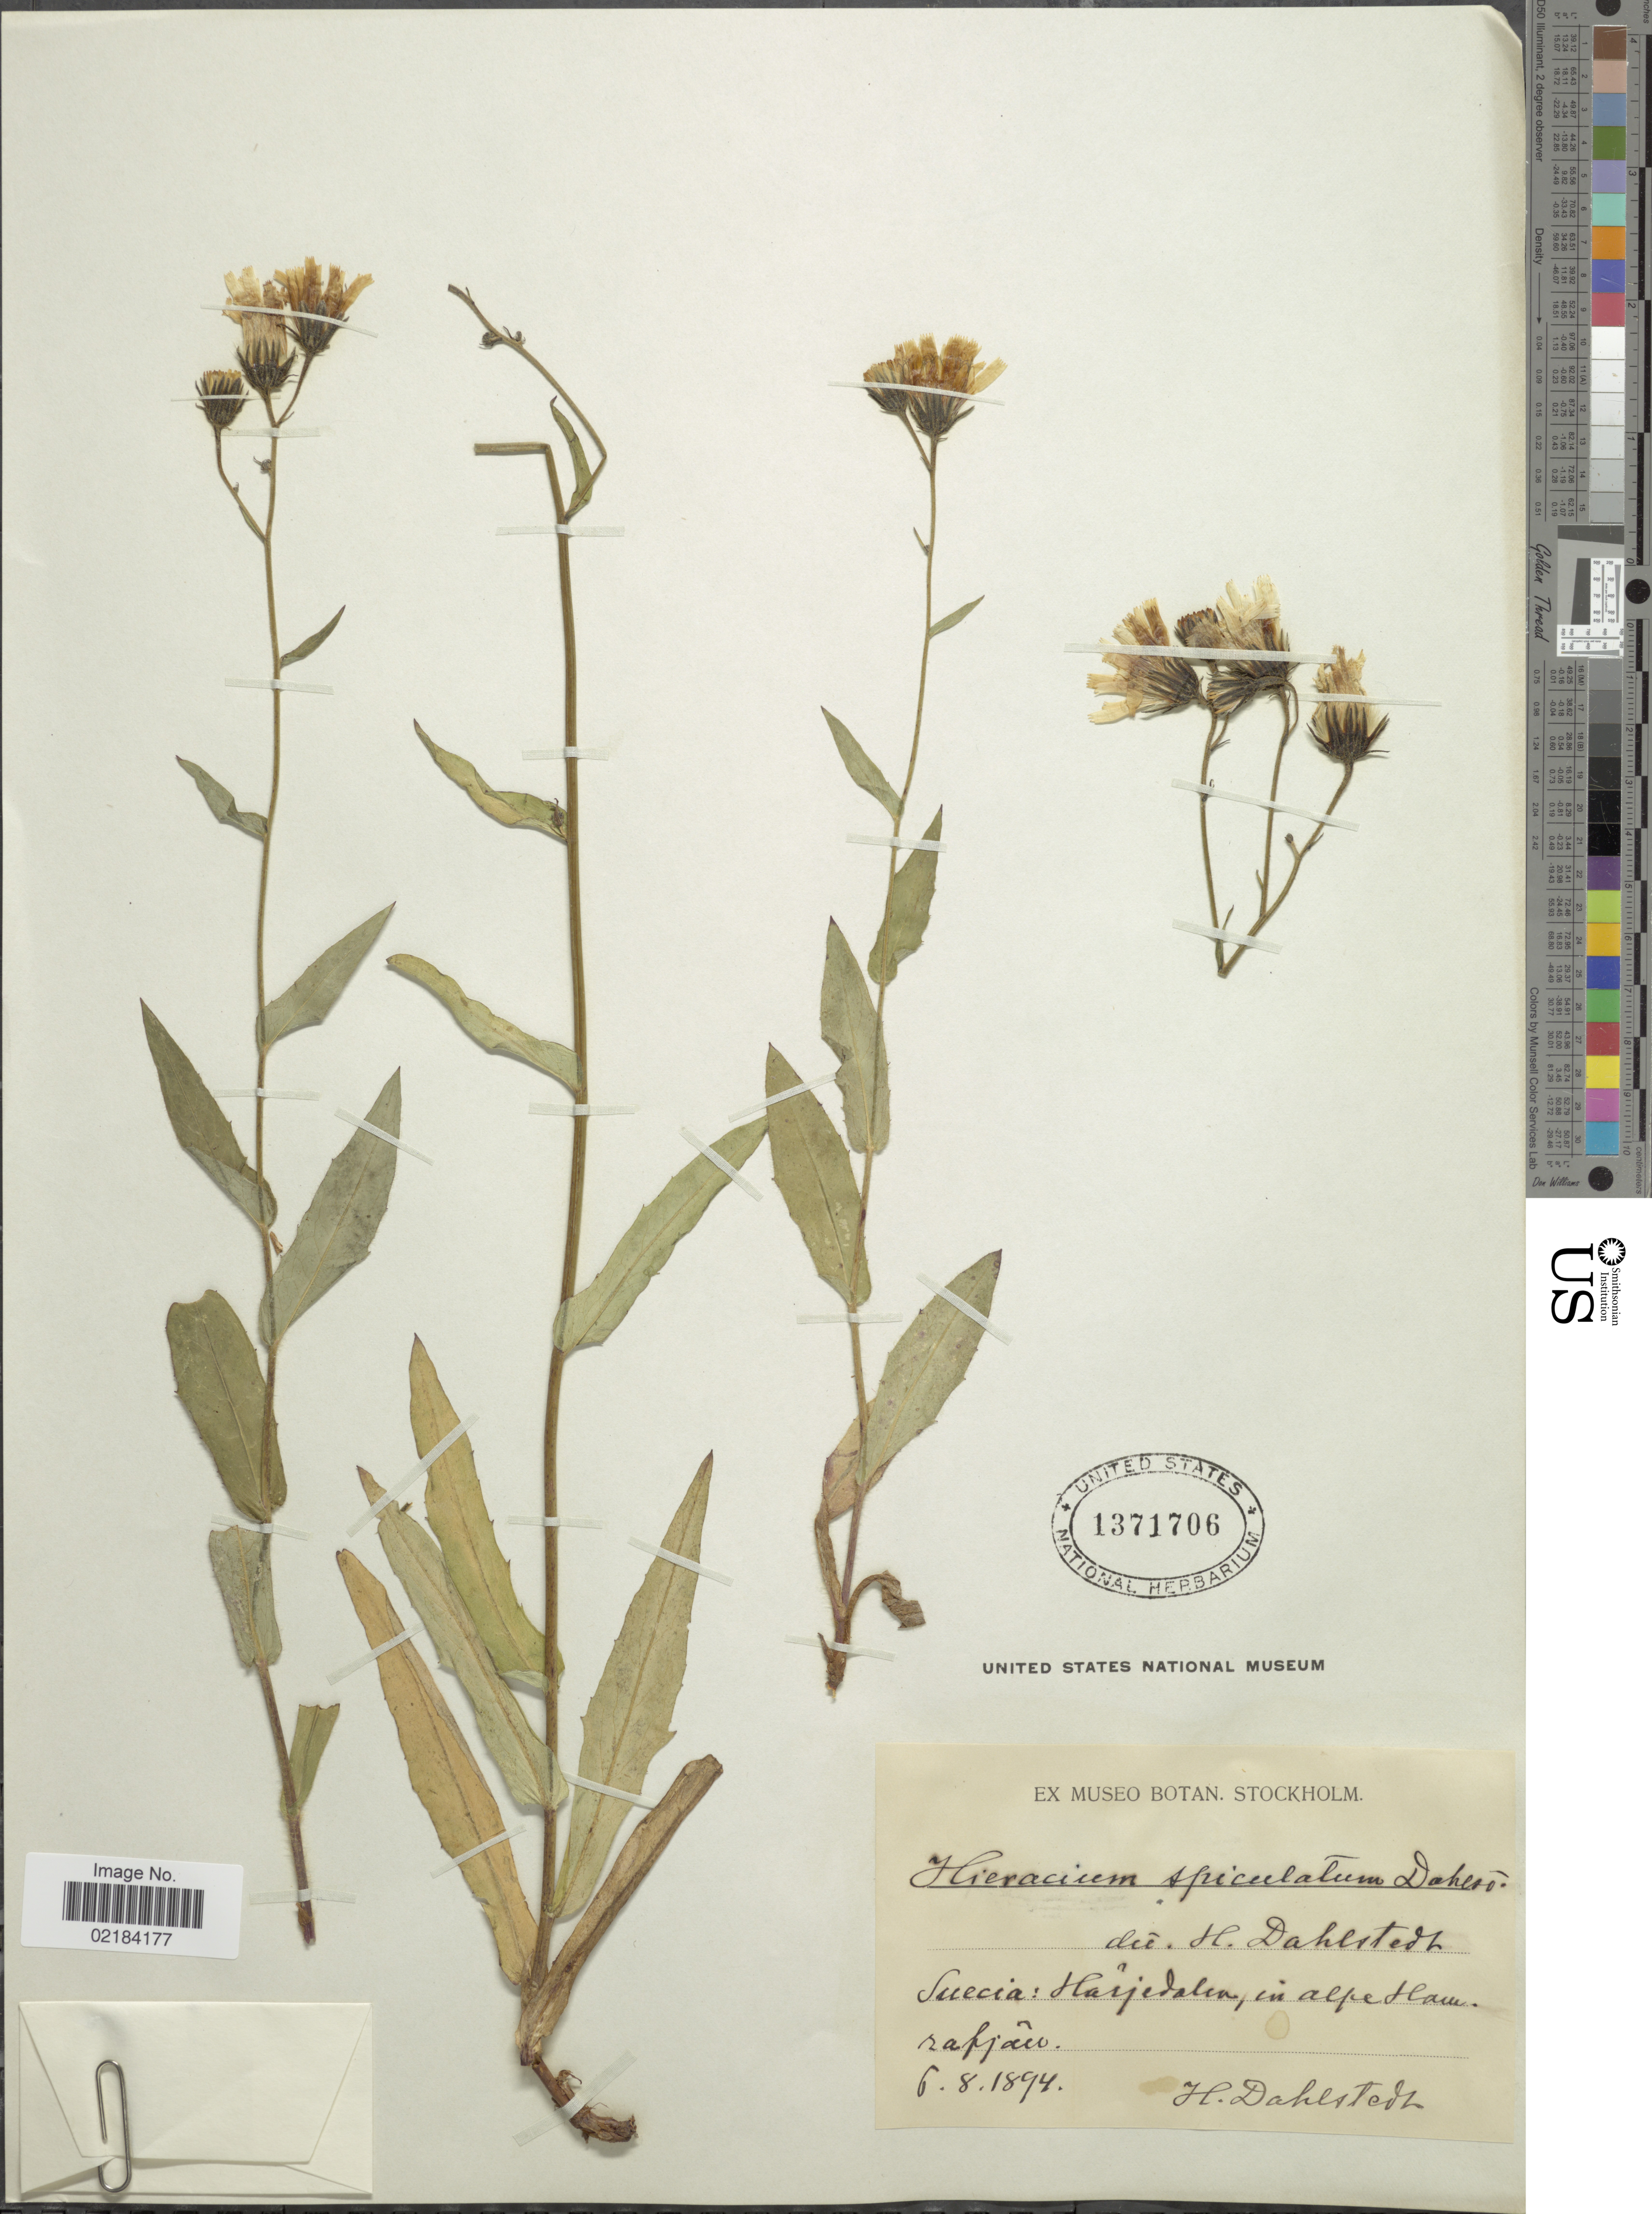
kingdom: Plantae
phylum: Tracheophyta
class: Magnoliopsida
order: Asterales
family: Asteraceae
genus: Hieracium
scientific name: Hieracium spiculatum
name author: Dahlst.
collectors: H. G. Dahlstedt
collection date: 1894-08-06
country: Sweden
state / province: Jämtland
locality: Härjedalen, in alpe Hamrafjället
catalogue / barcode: US 1371706